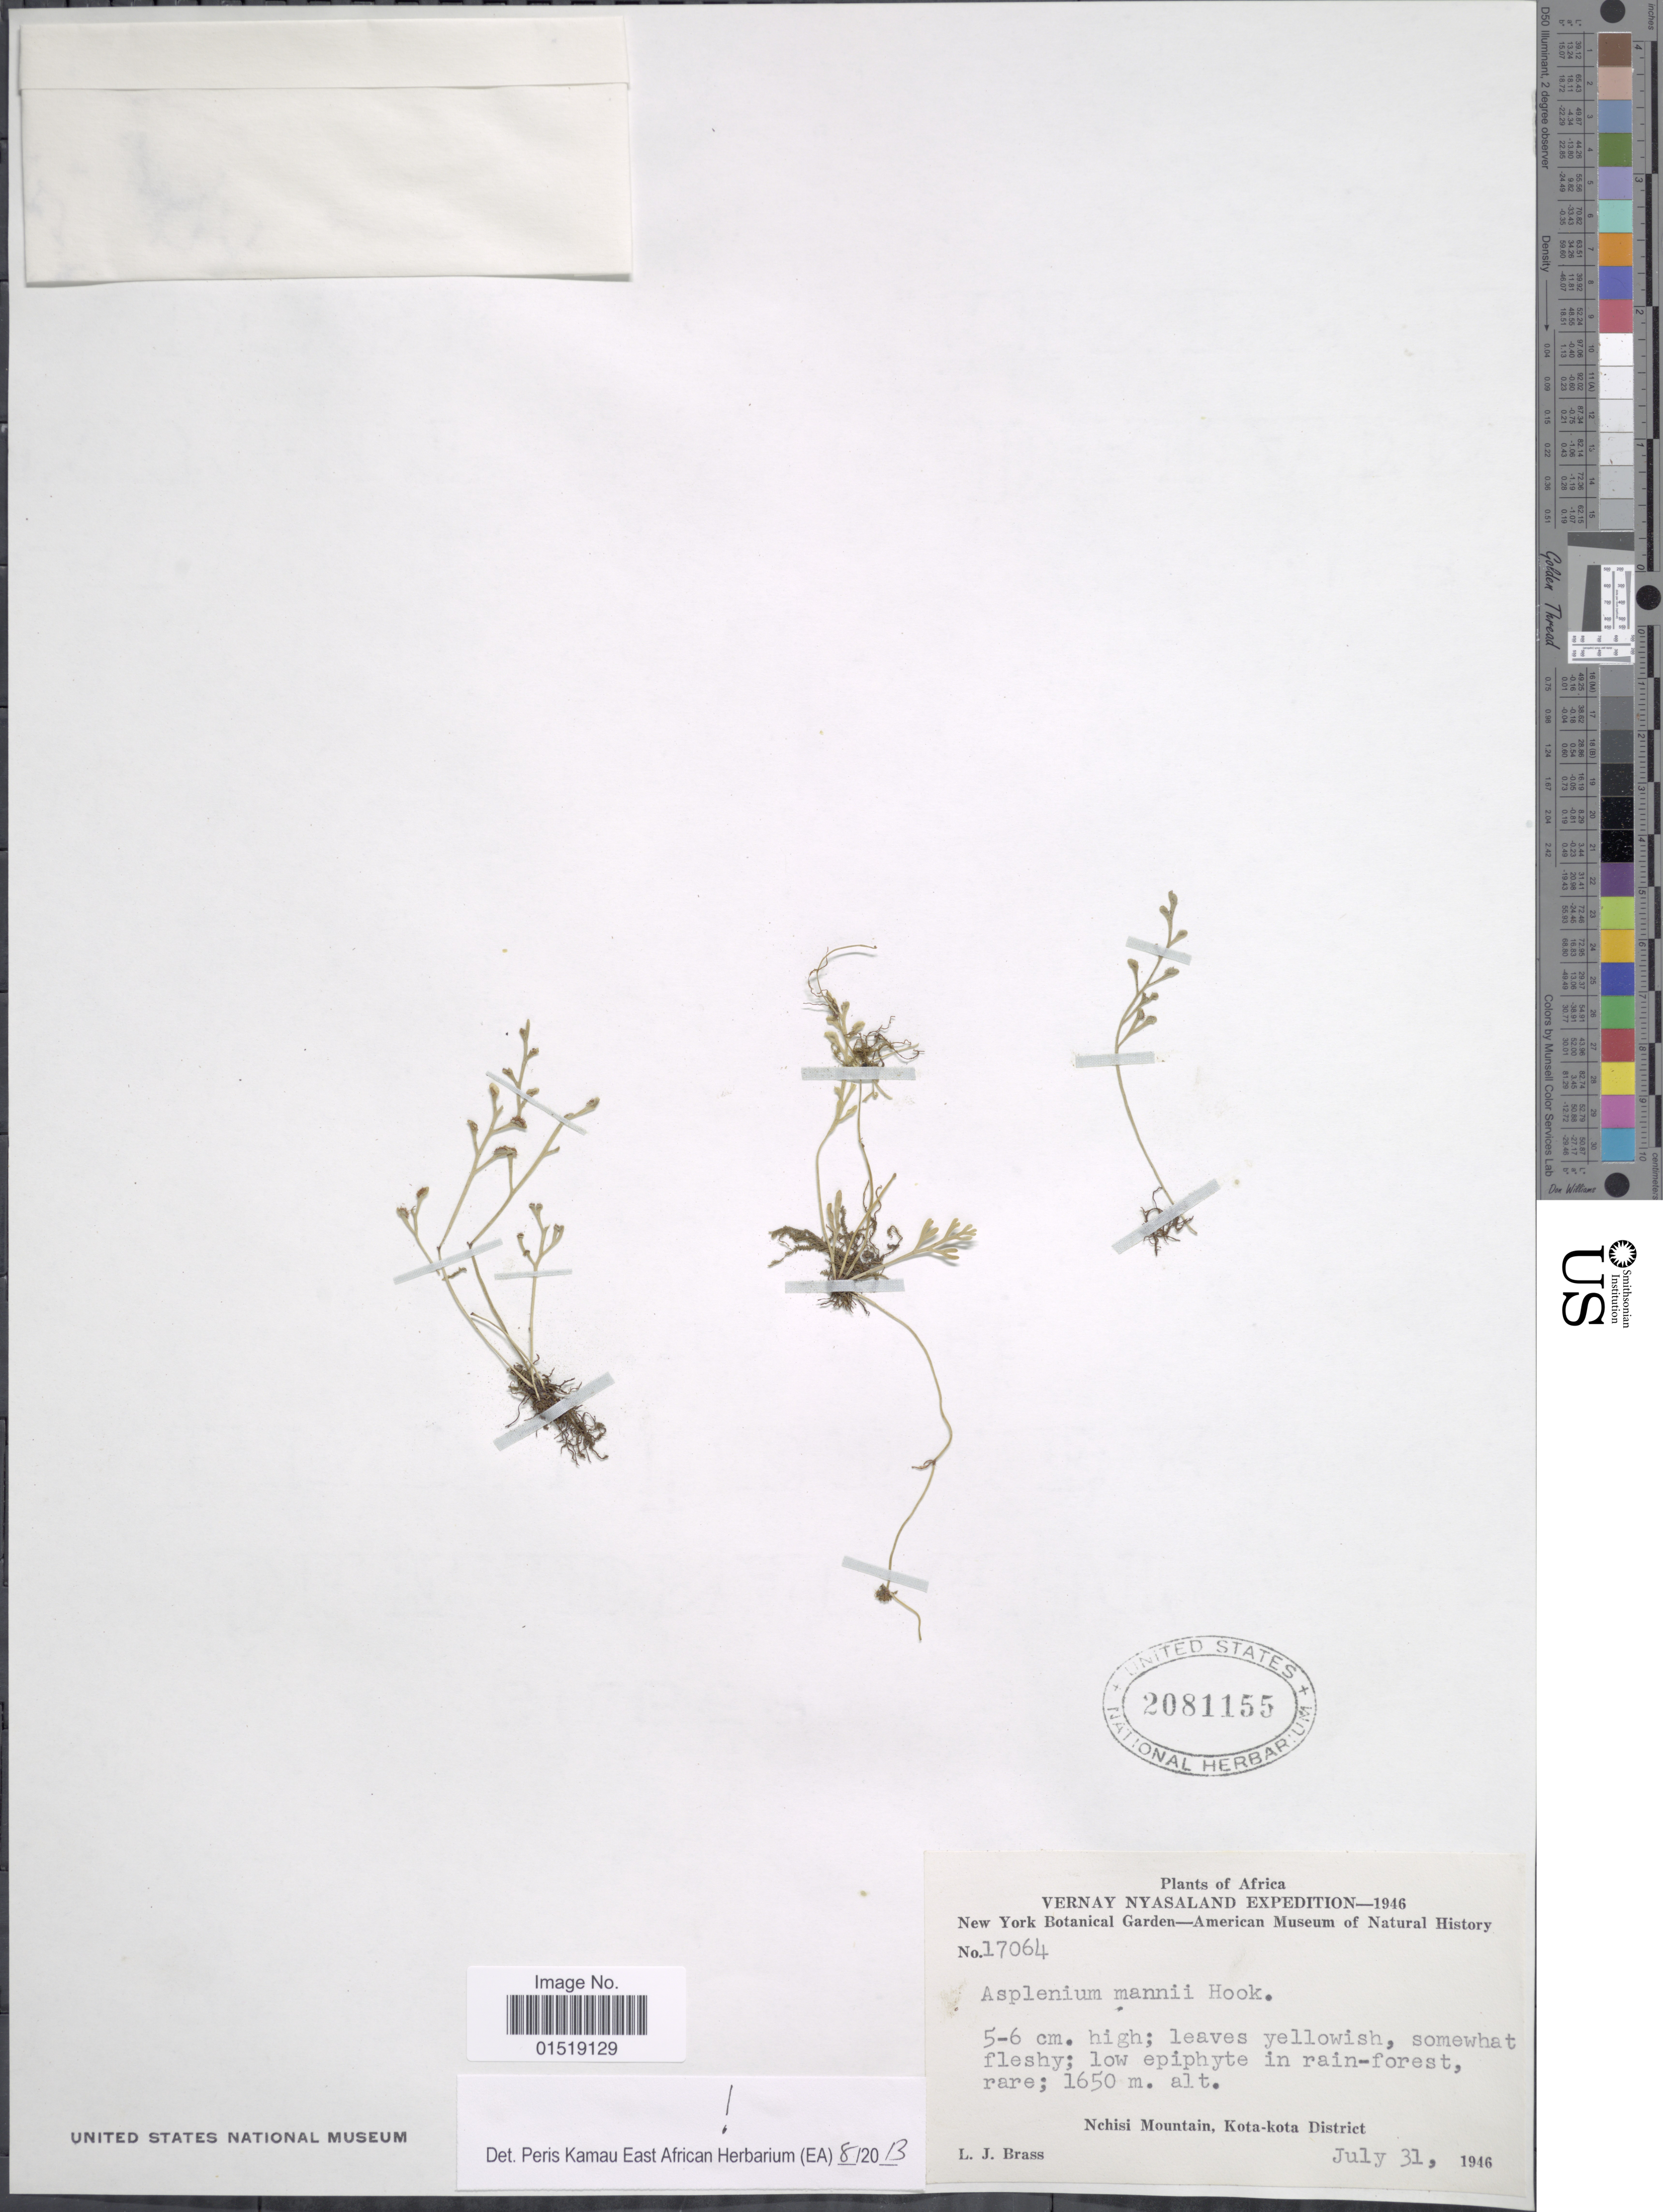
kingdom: Plantae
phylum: Tracheophyta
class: Polypodiopsida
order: Polypodiales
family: Aspleniaceae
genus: Asplenium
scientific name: Asplenium mannii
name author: Hook.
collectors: L. J. Brass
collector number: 17064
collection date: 1946-07-31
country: Malawi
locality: Nchisi Mountain, Kota-kota District.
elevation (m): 1650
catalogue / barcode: US 2081155